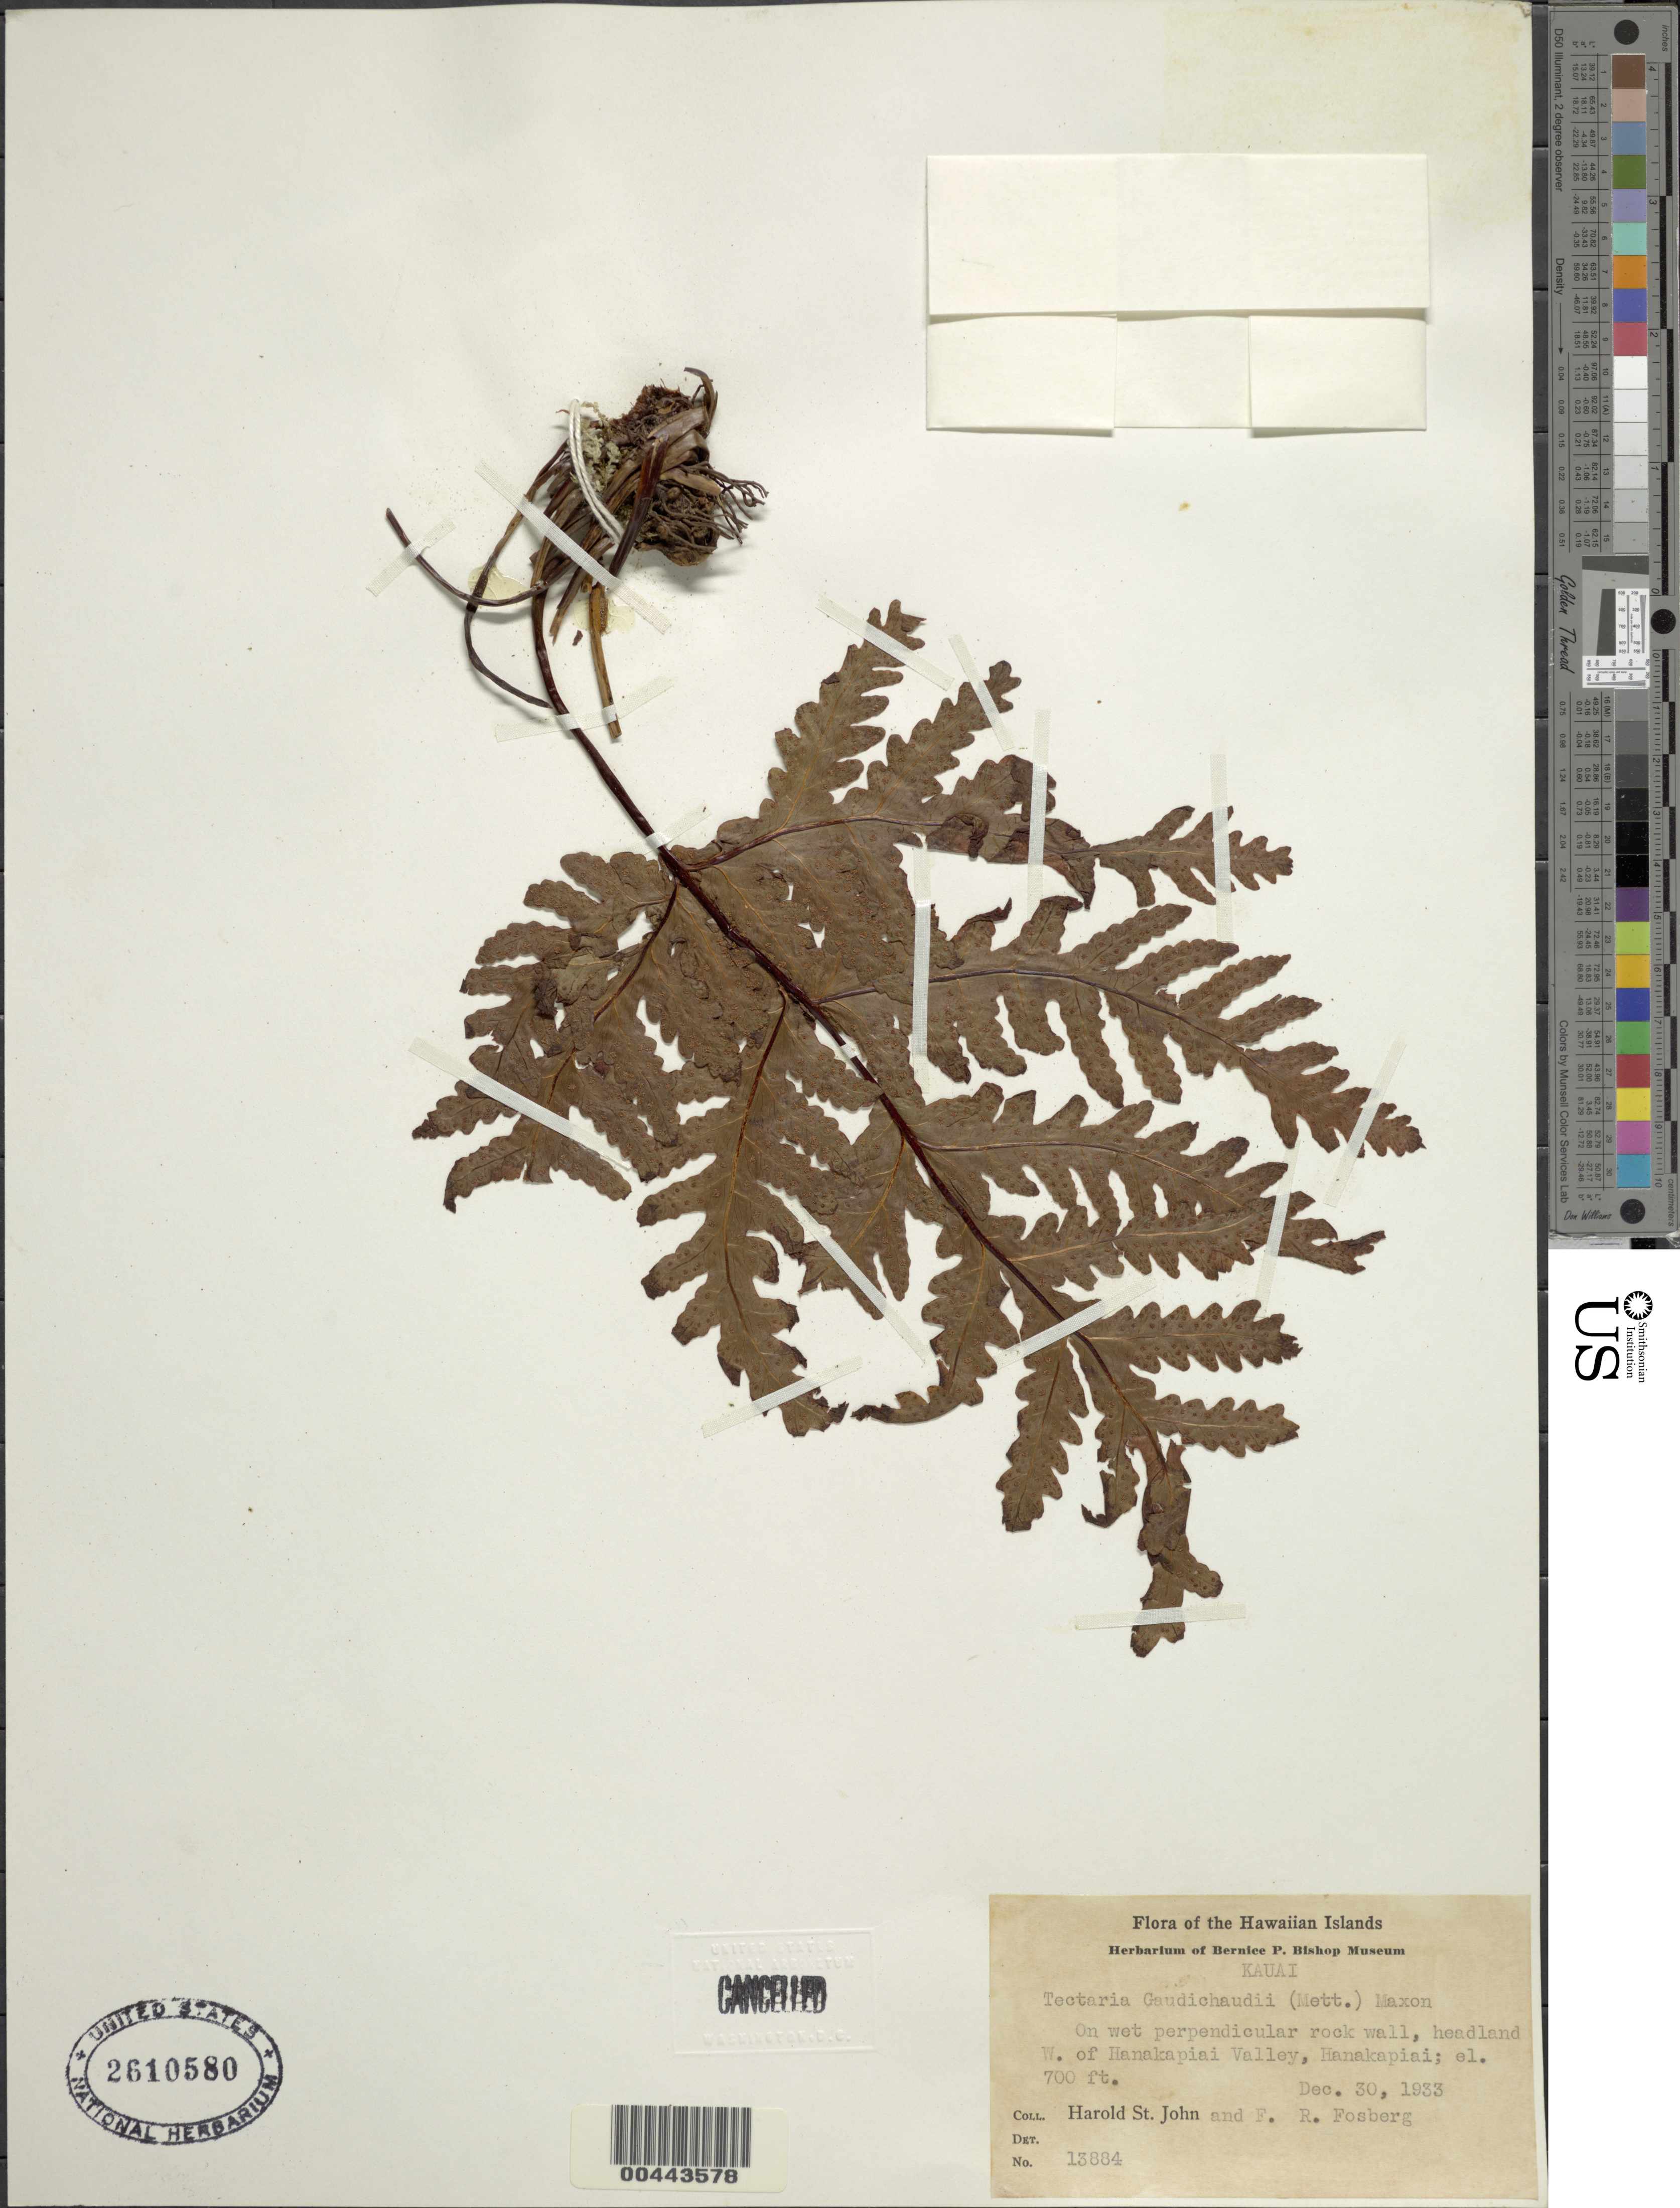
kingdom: Plantae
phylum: Tracheophyta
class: Polypodiopsida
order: Polypodiales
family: Tectariaceae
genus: Tectaria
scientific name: Tectaria gaudichaudii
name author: (Mett.) Maxon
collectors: H. St. John & F. R. Fosberg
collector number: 13884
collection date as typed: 30 Dec 1933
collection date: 1933-12-30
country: United States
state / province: Hawaii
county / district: Kauai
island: Kaua'i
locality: Headland W of Hanakapiai Valley, Hanakapiai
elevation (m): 213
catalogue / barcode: US 2610580